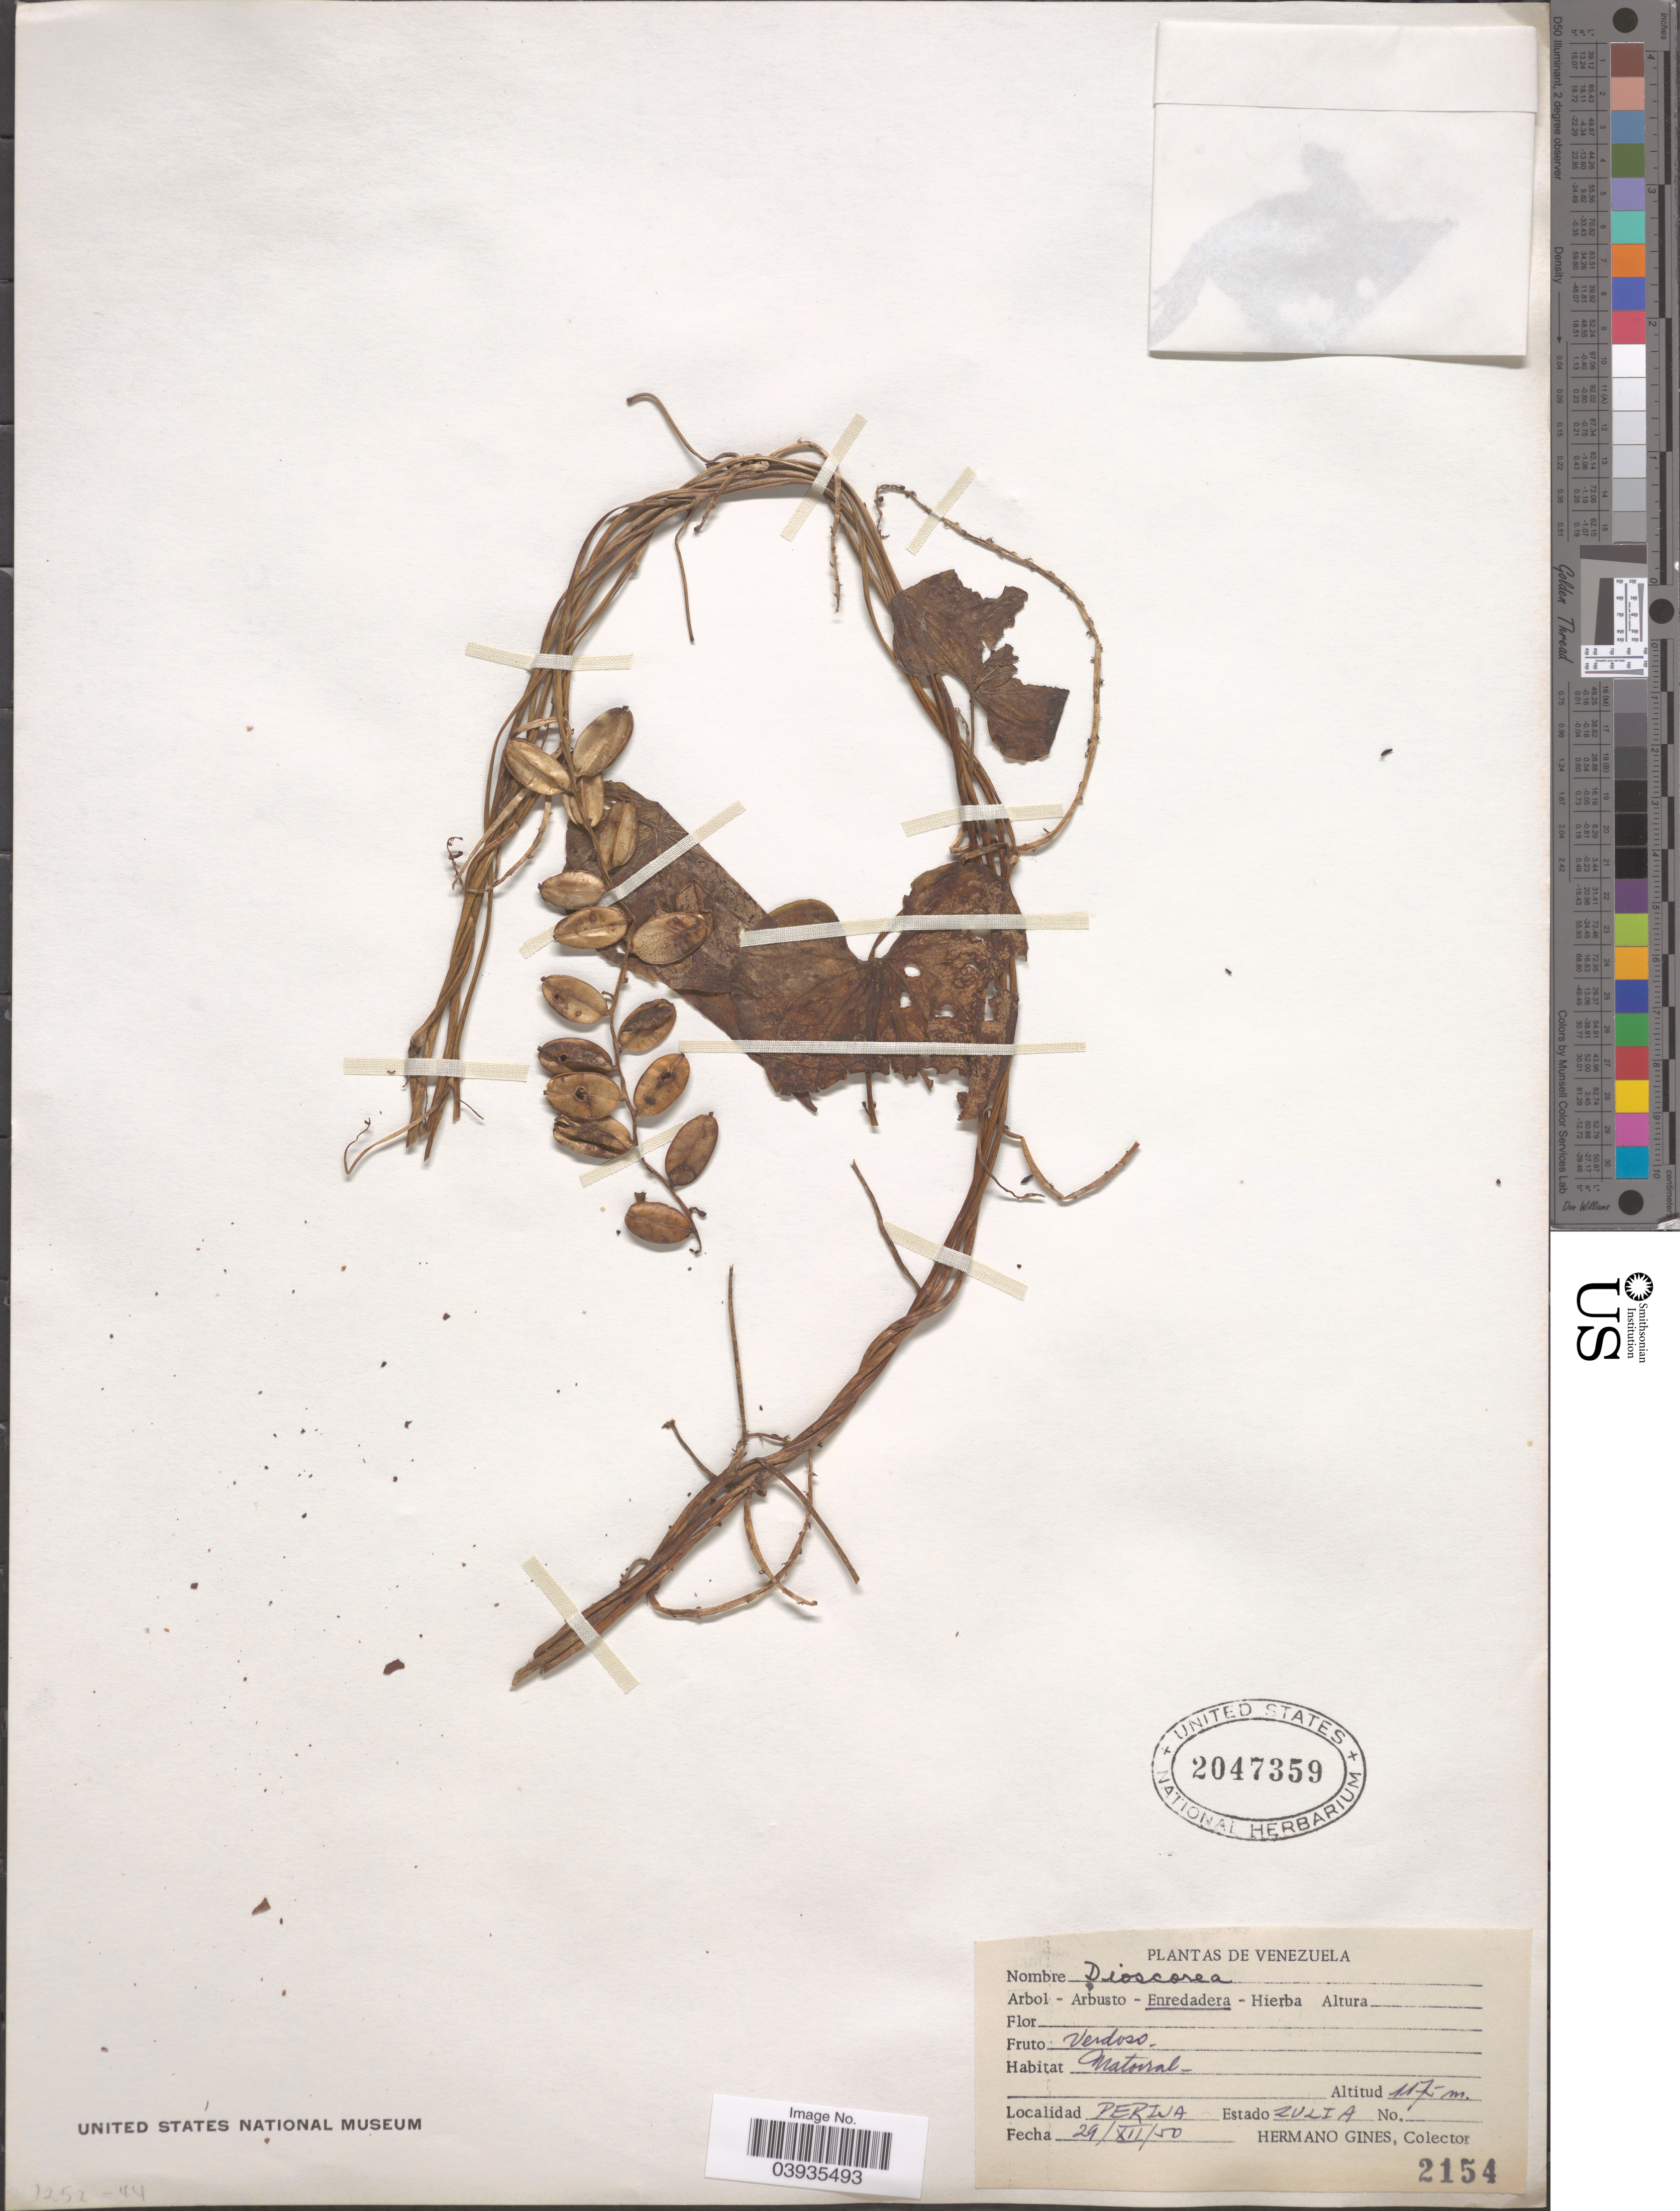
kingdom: Plantae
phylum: Tracheophyta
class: Liliopsida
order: Dioscoreales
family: Dioscoreaceae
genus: Dioscorea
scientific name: Dioscorea sp.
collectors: Bro. Gines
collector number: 2154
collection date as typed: Transcribed d/m/y: 29/12/50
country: Venezuela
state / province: Zulia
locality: Perija.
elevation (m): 1175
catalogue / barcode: US 2047359